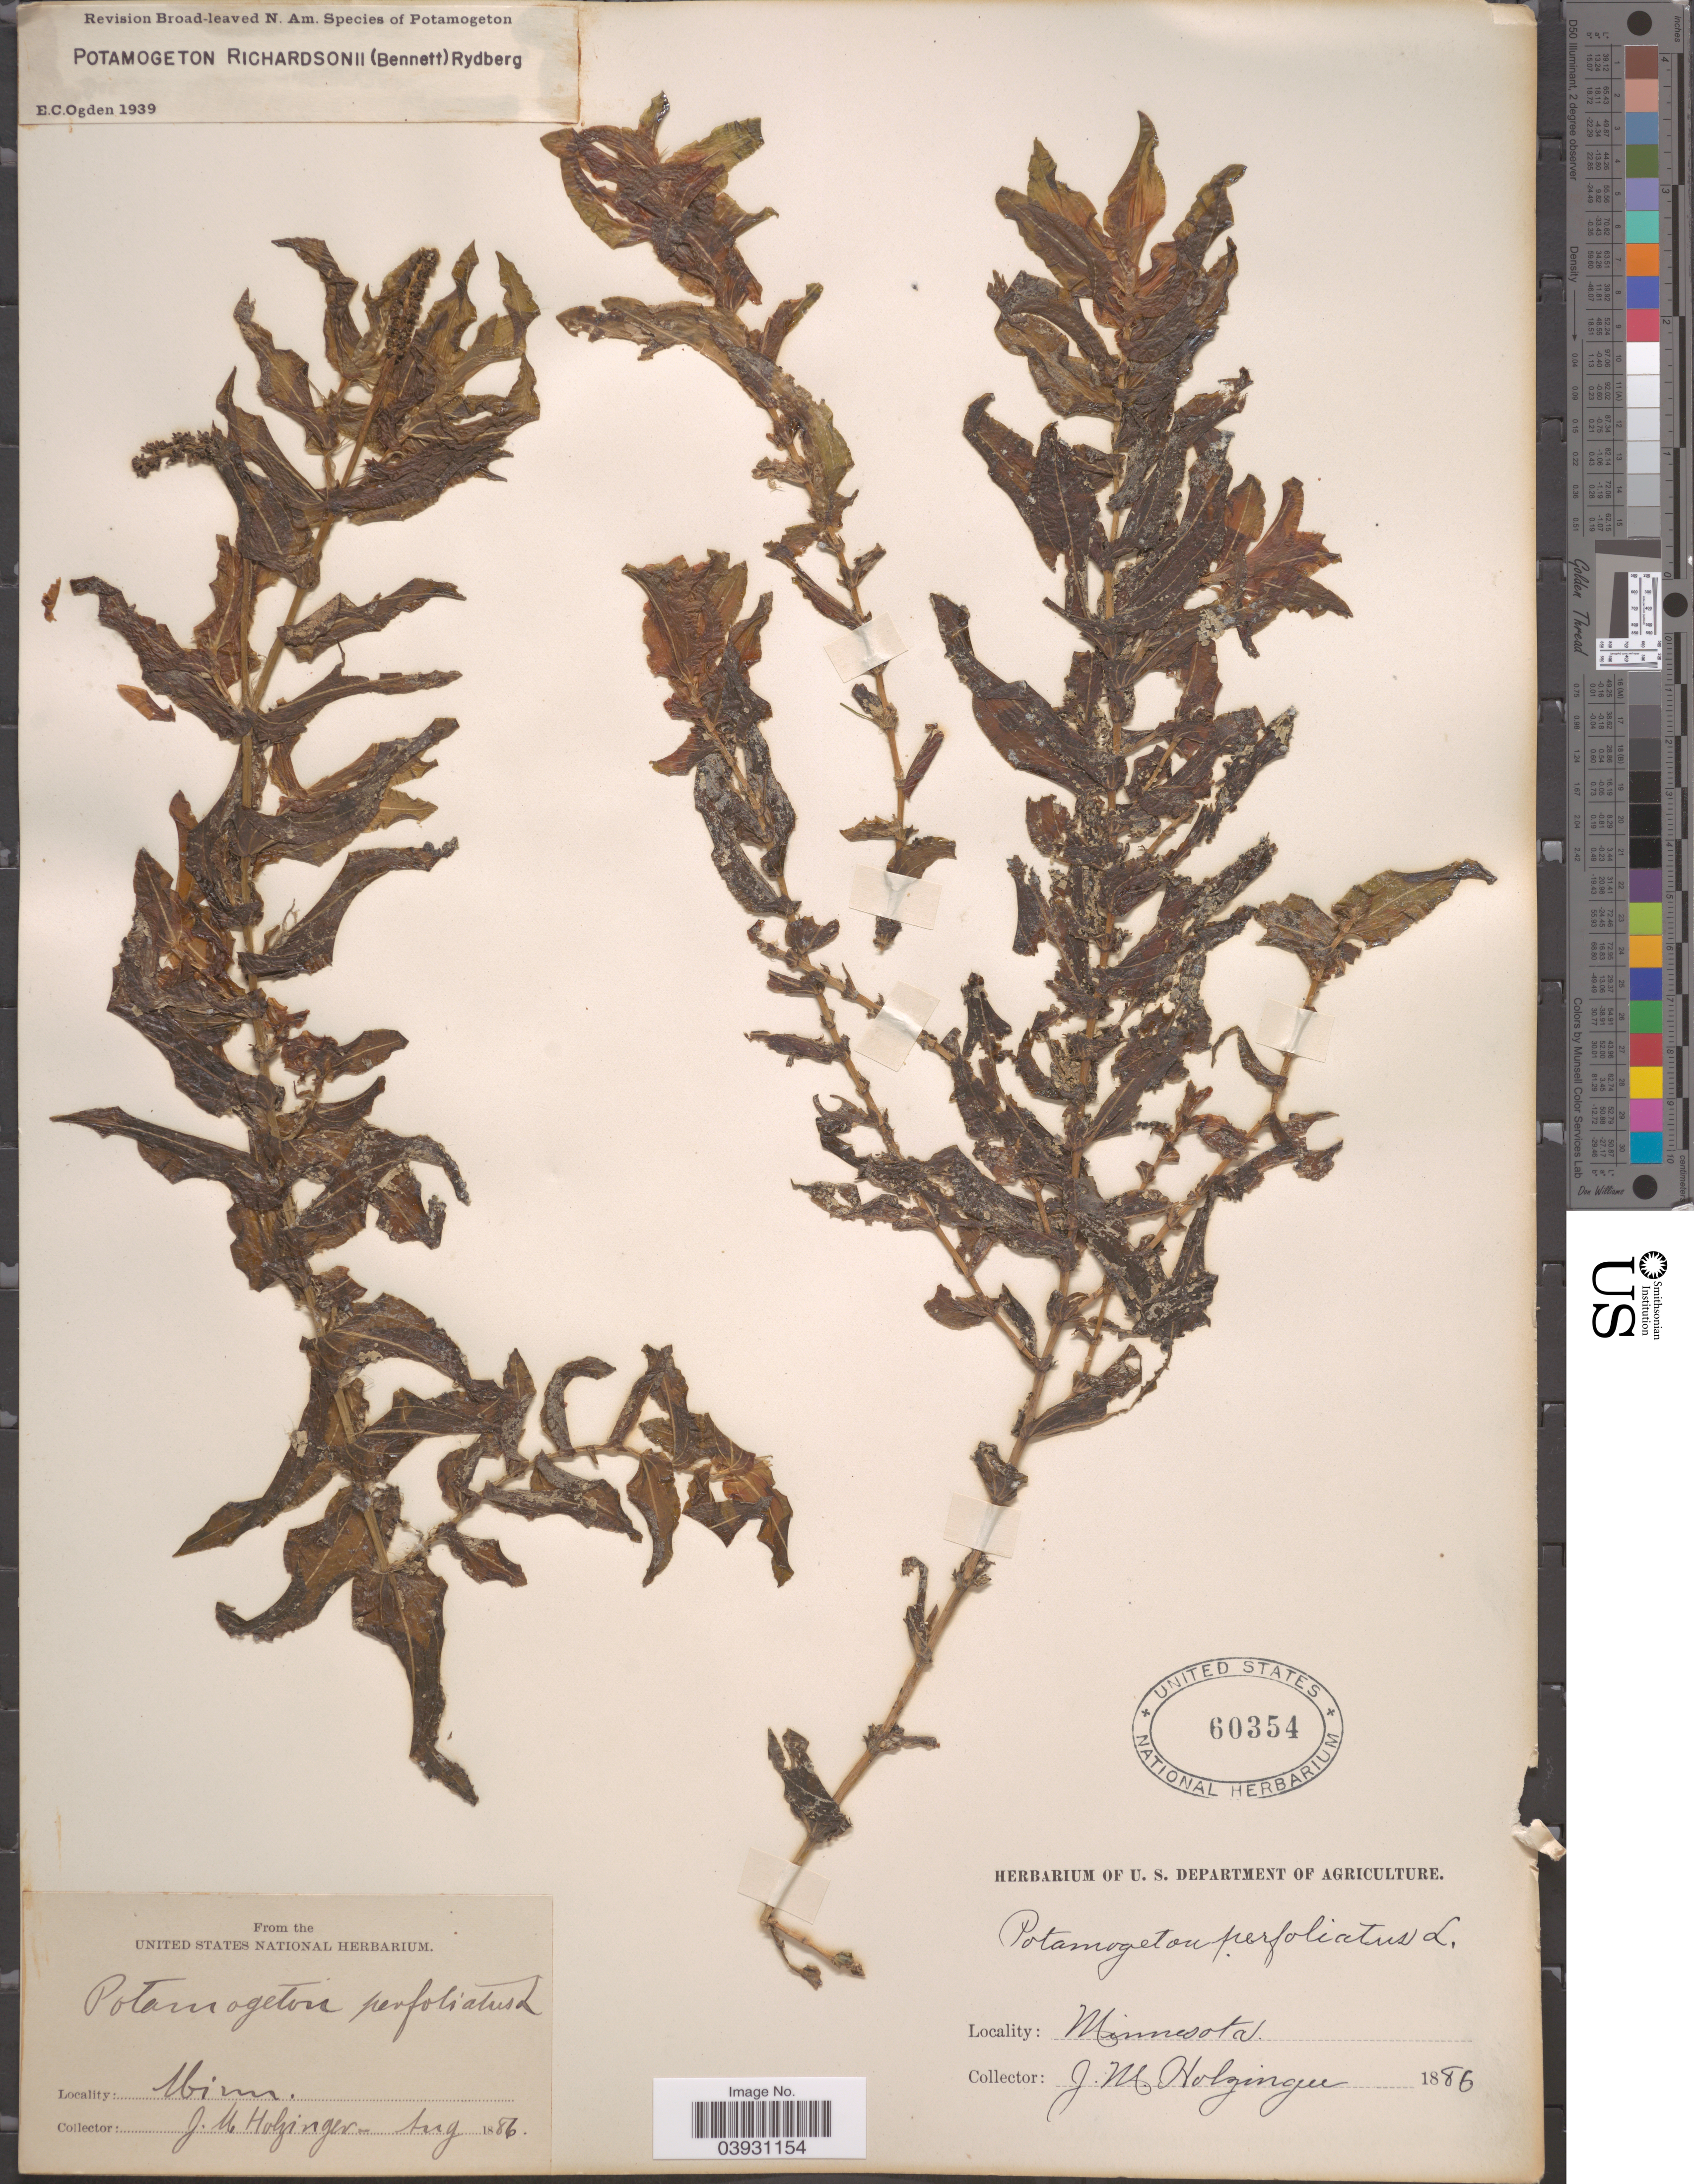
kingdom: Plantae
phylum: Tracheophyta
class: Liliopsida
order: Alismatales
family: Potamogetonaceae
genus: Potamogeton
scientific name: Potamogeton richardsonii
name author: (A.W. Benn.) Rydb.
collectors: J. M. Holzinger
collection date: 1886-08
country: United States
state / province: Minnesota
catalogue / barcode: US 60354